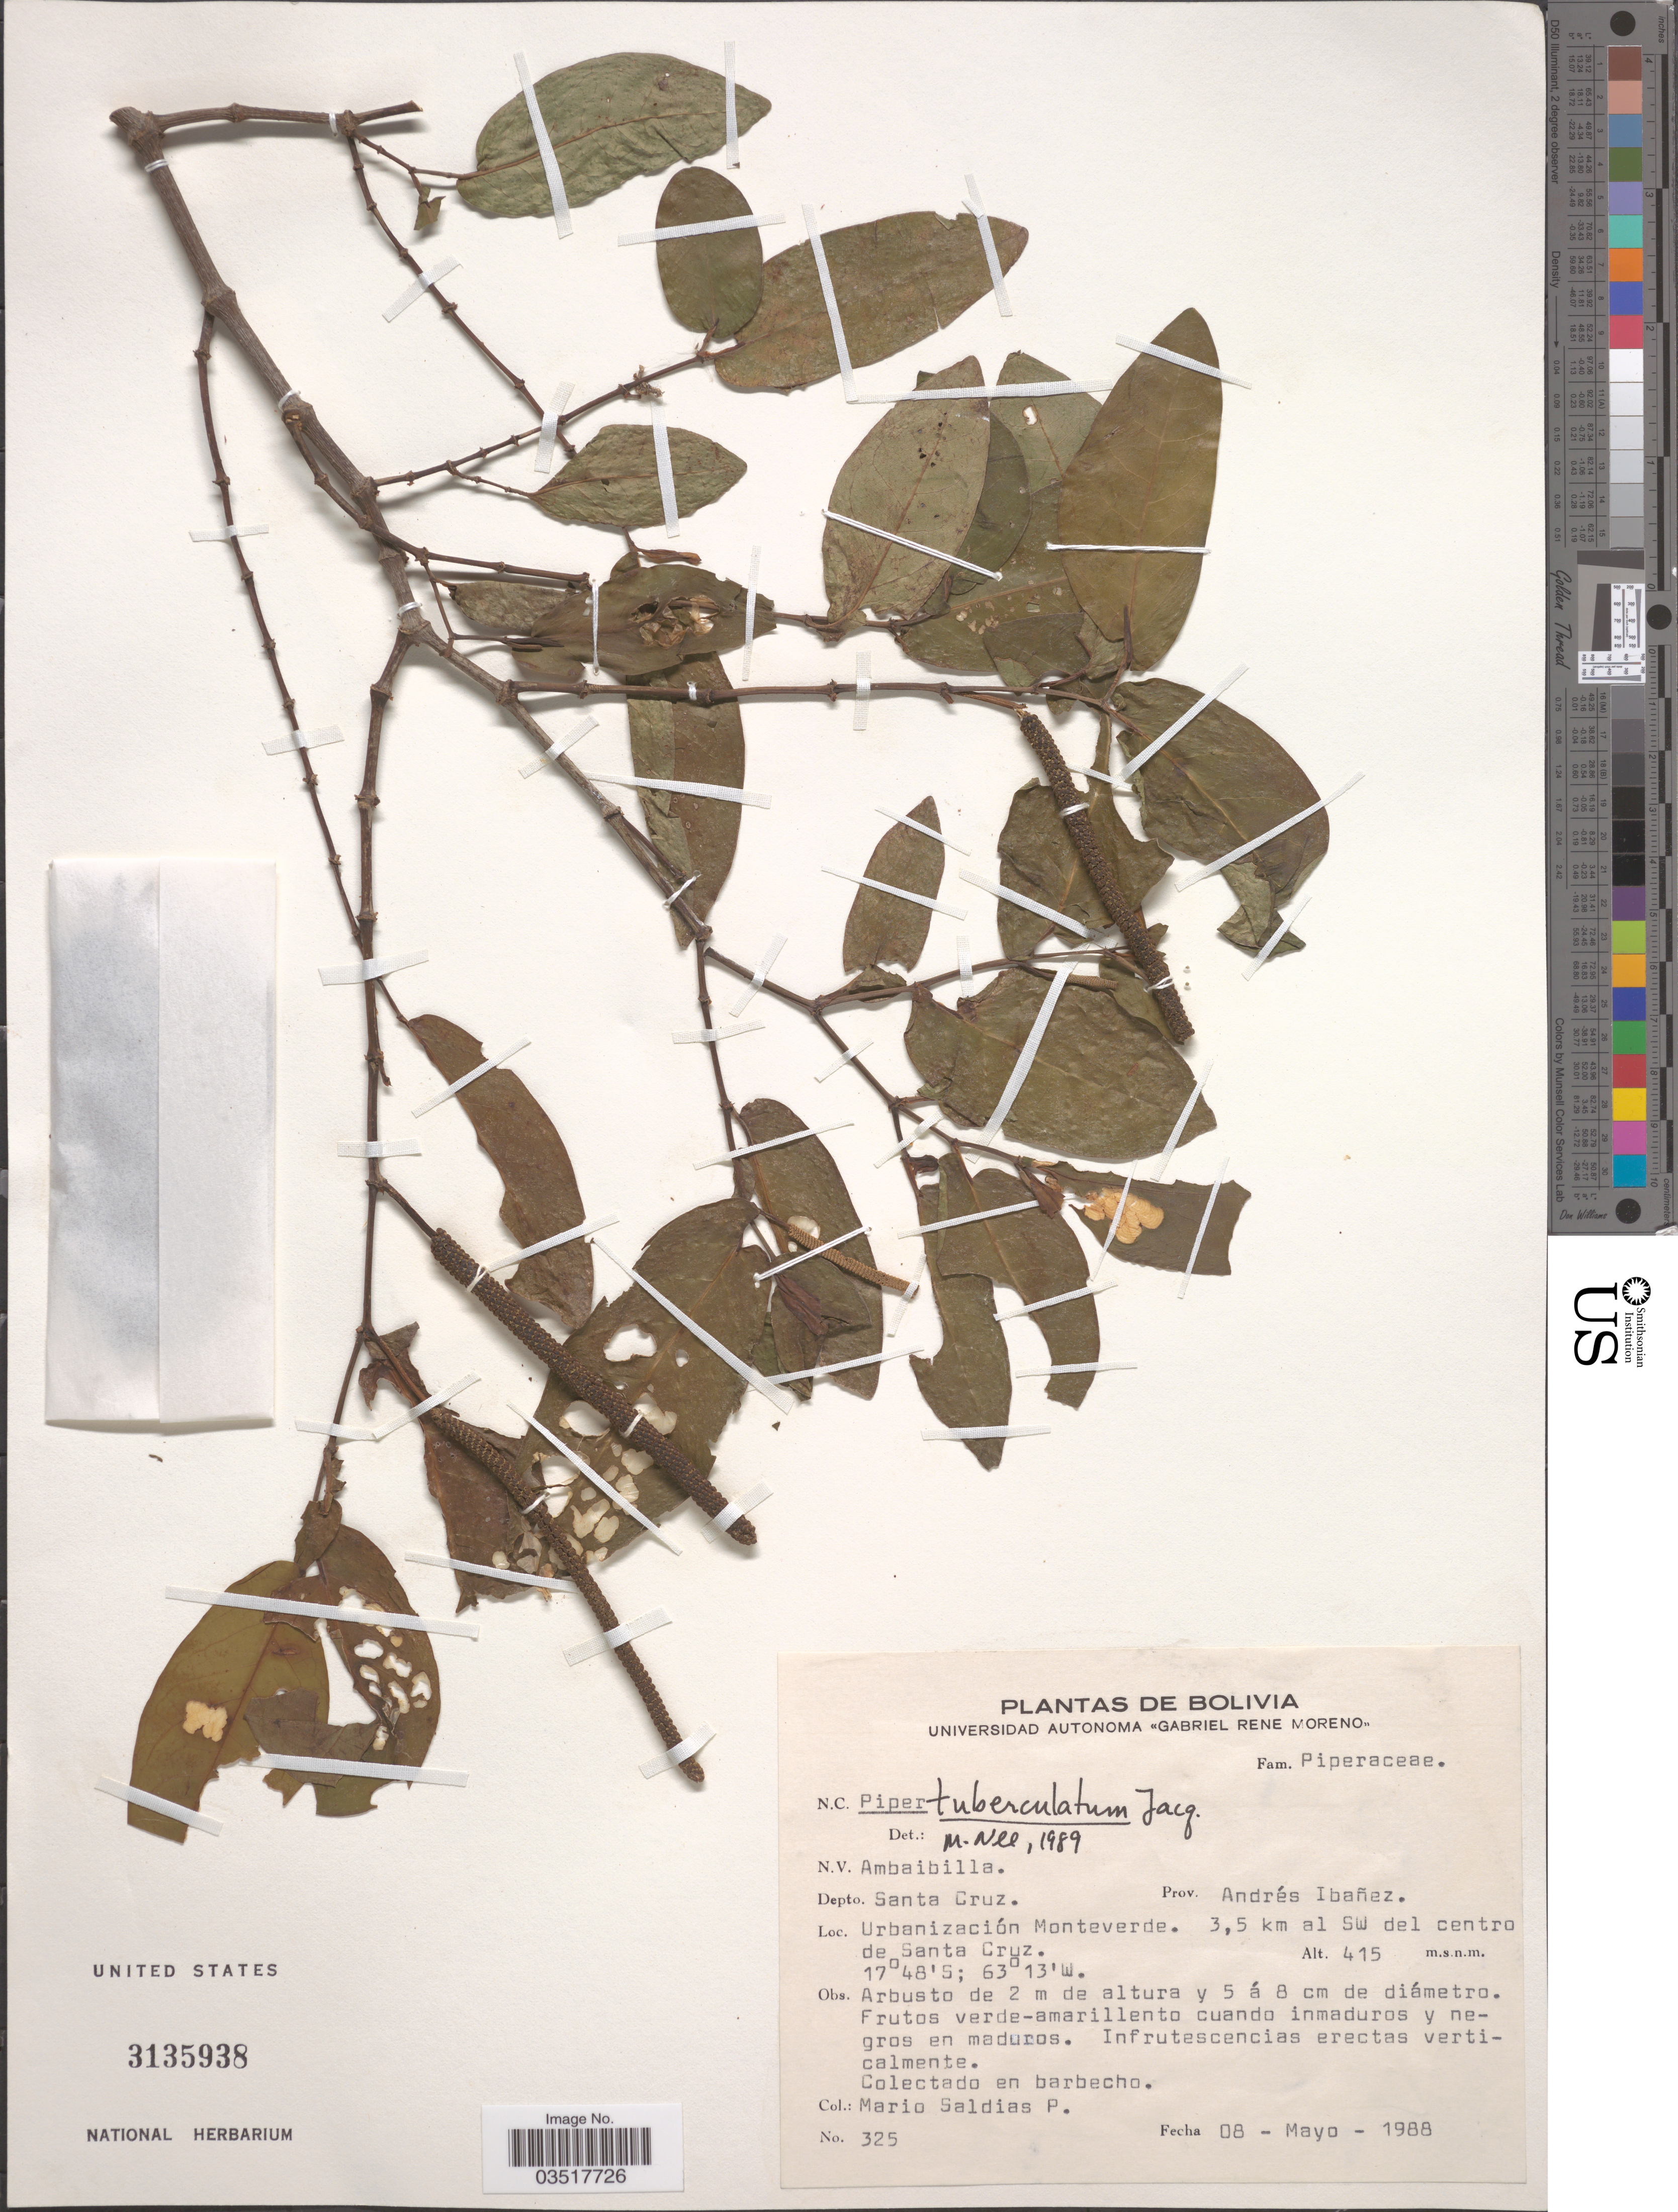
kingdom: Plantae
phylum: Tracheophyta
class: Magnoliopsida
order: Piperales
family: Piperaceae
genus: Piper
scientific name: Piper tuberculatum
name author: Jacq.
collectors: M. Saldias Paz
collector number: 325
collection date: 1988-05-08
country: Bolivia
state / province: Santa Cruz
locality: Depto. Santa Cruz. Prov. Andrés Ibañez. Urbanización Monteverde. 3,5 km al SW del centro de Santa Cruz. En barbecho.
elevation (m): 415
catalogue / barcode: US 3135938